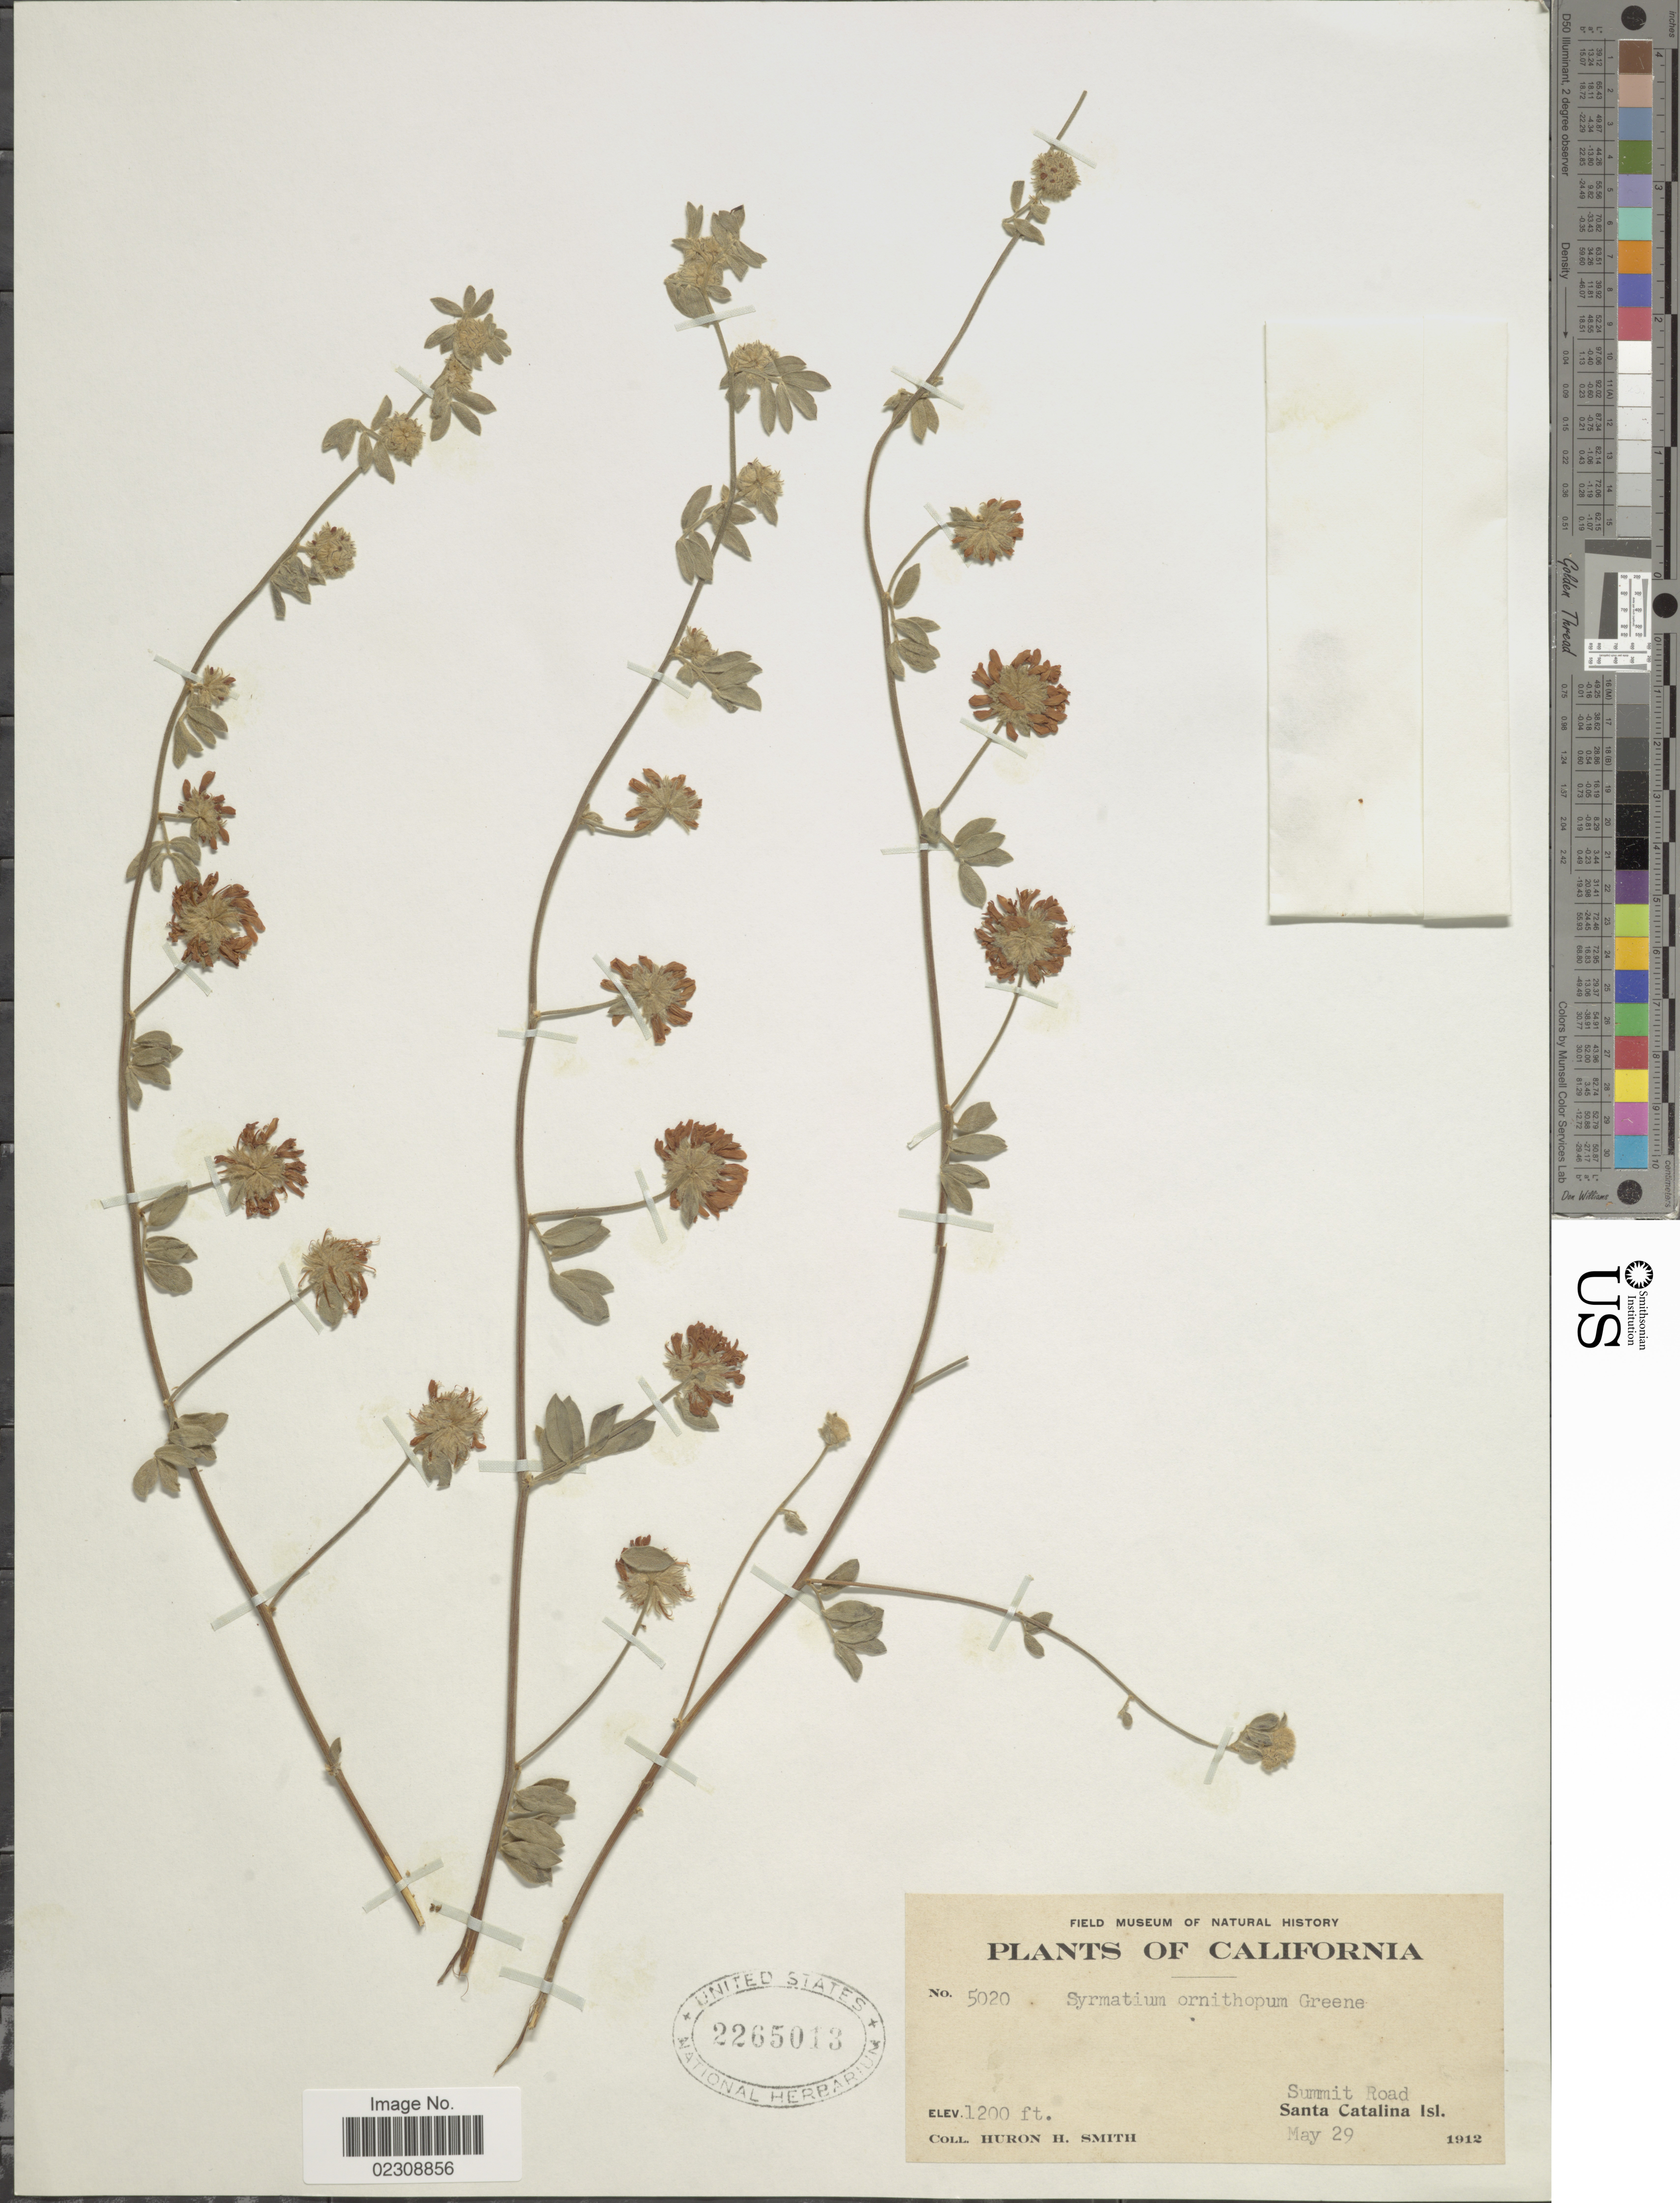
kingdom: Plantae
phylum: Tracheophyta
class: Magnoliopsida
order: Fabales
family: Fabaceae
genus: Syrmatium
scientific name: Syrmatium ornithopus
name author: (Greene) Greene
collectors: Huron H. Smith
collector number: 5020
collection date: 1912-05-29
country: United States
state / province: California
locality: Summit Road. Santa Catalina Isl.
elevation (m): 366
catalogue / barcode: US 2265013